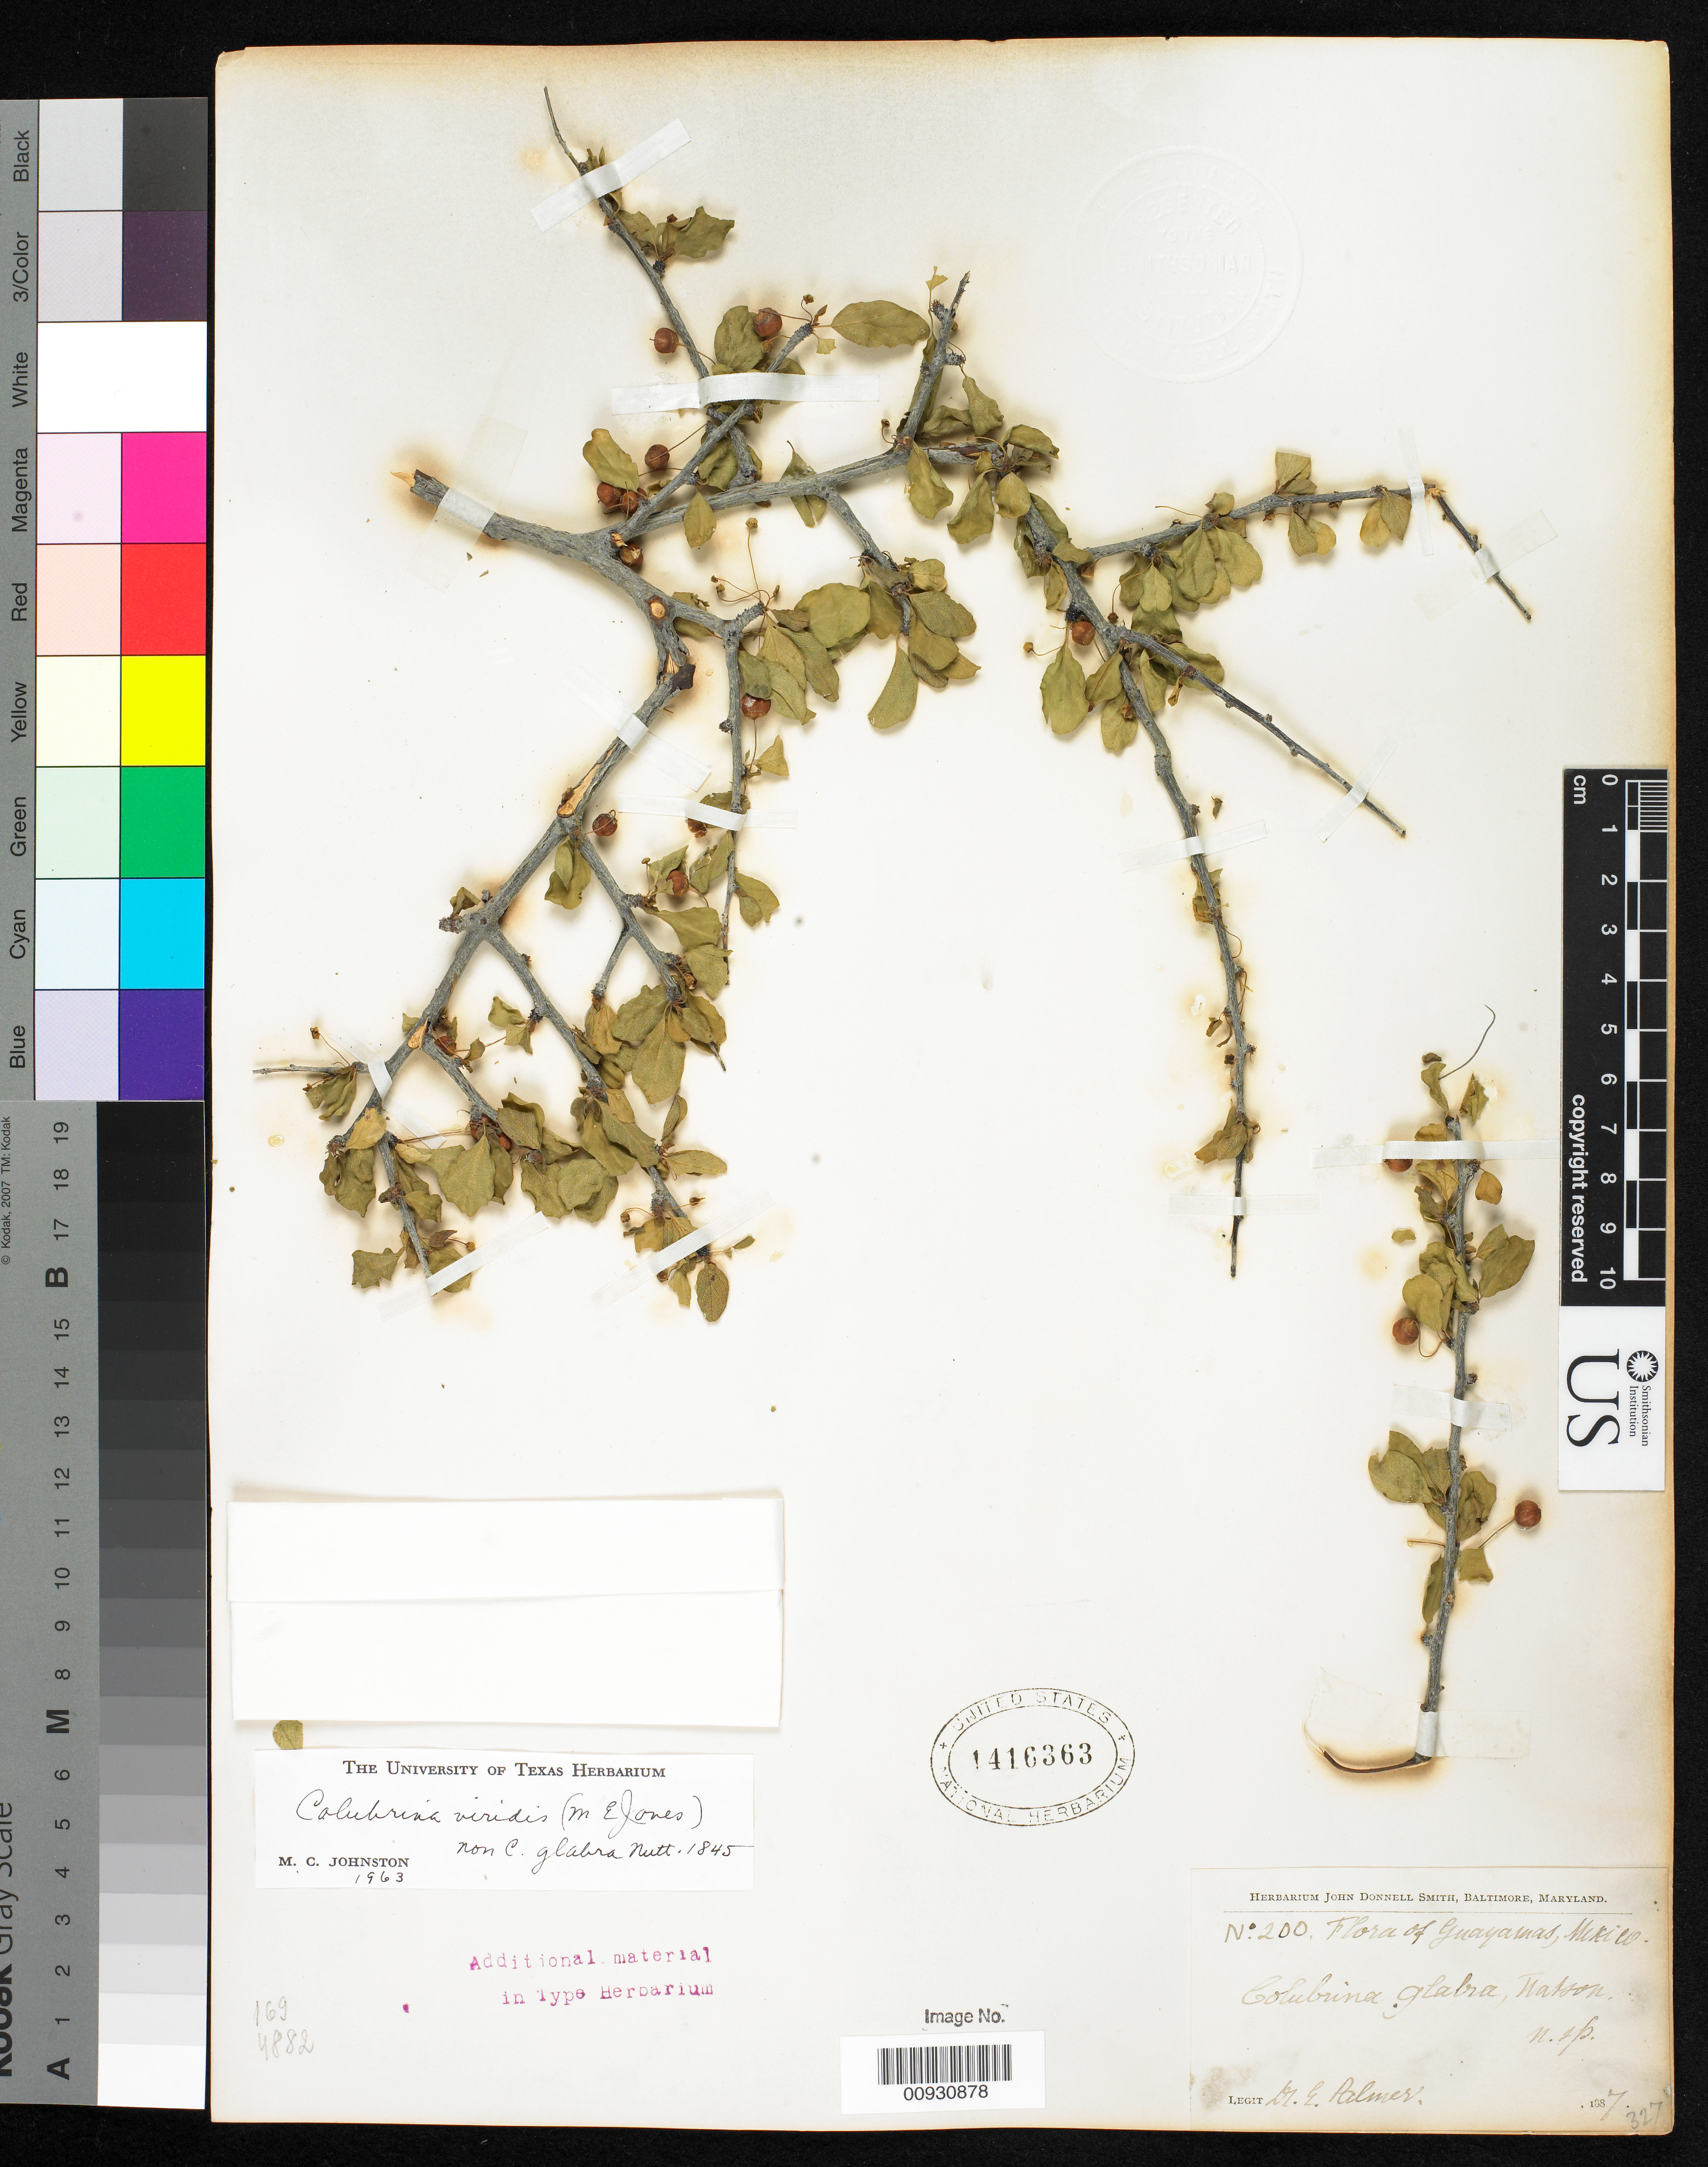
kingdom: Plantae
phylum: Tracheophyta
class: Magnoliopsida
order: Rosales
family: Rhamnaceae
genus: Colubrina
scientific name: Colubrina glabra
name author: S. Watson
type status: Type Collection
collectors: E. Palmer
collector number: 200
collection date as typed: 1887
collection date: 1887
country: Mexico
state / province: Sonora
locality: Guaymas.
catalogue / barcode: US 1416363